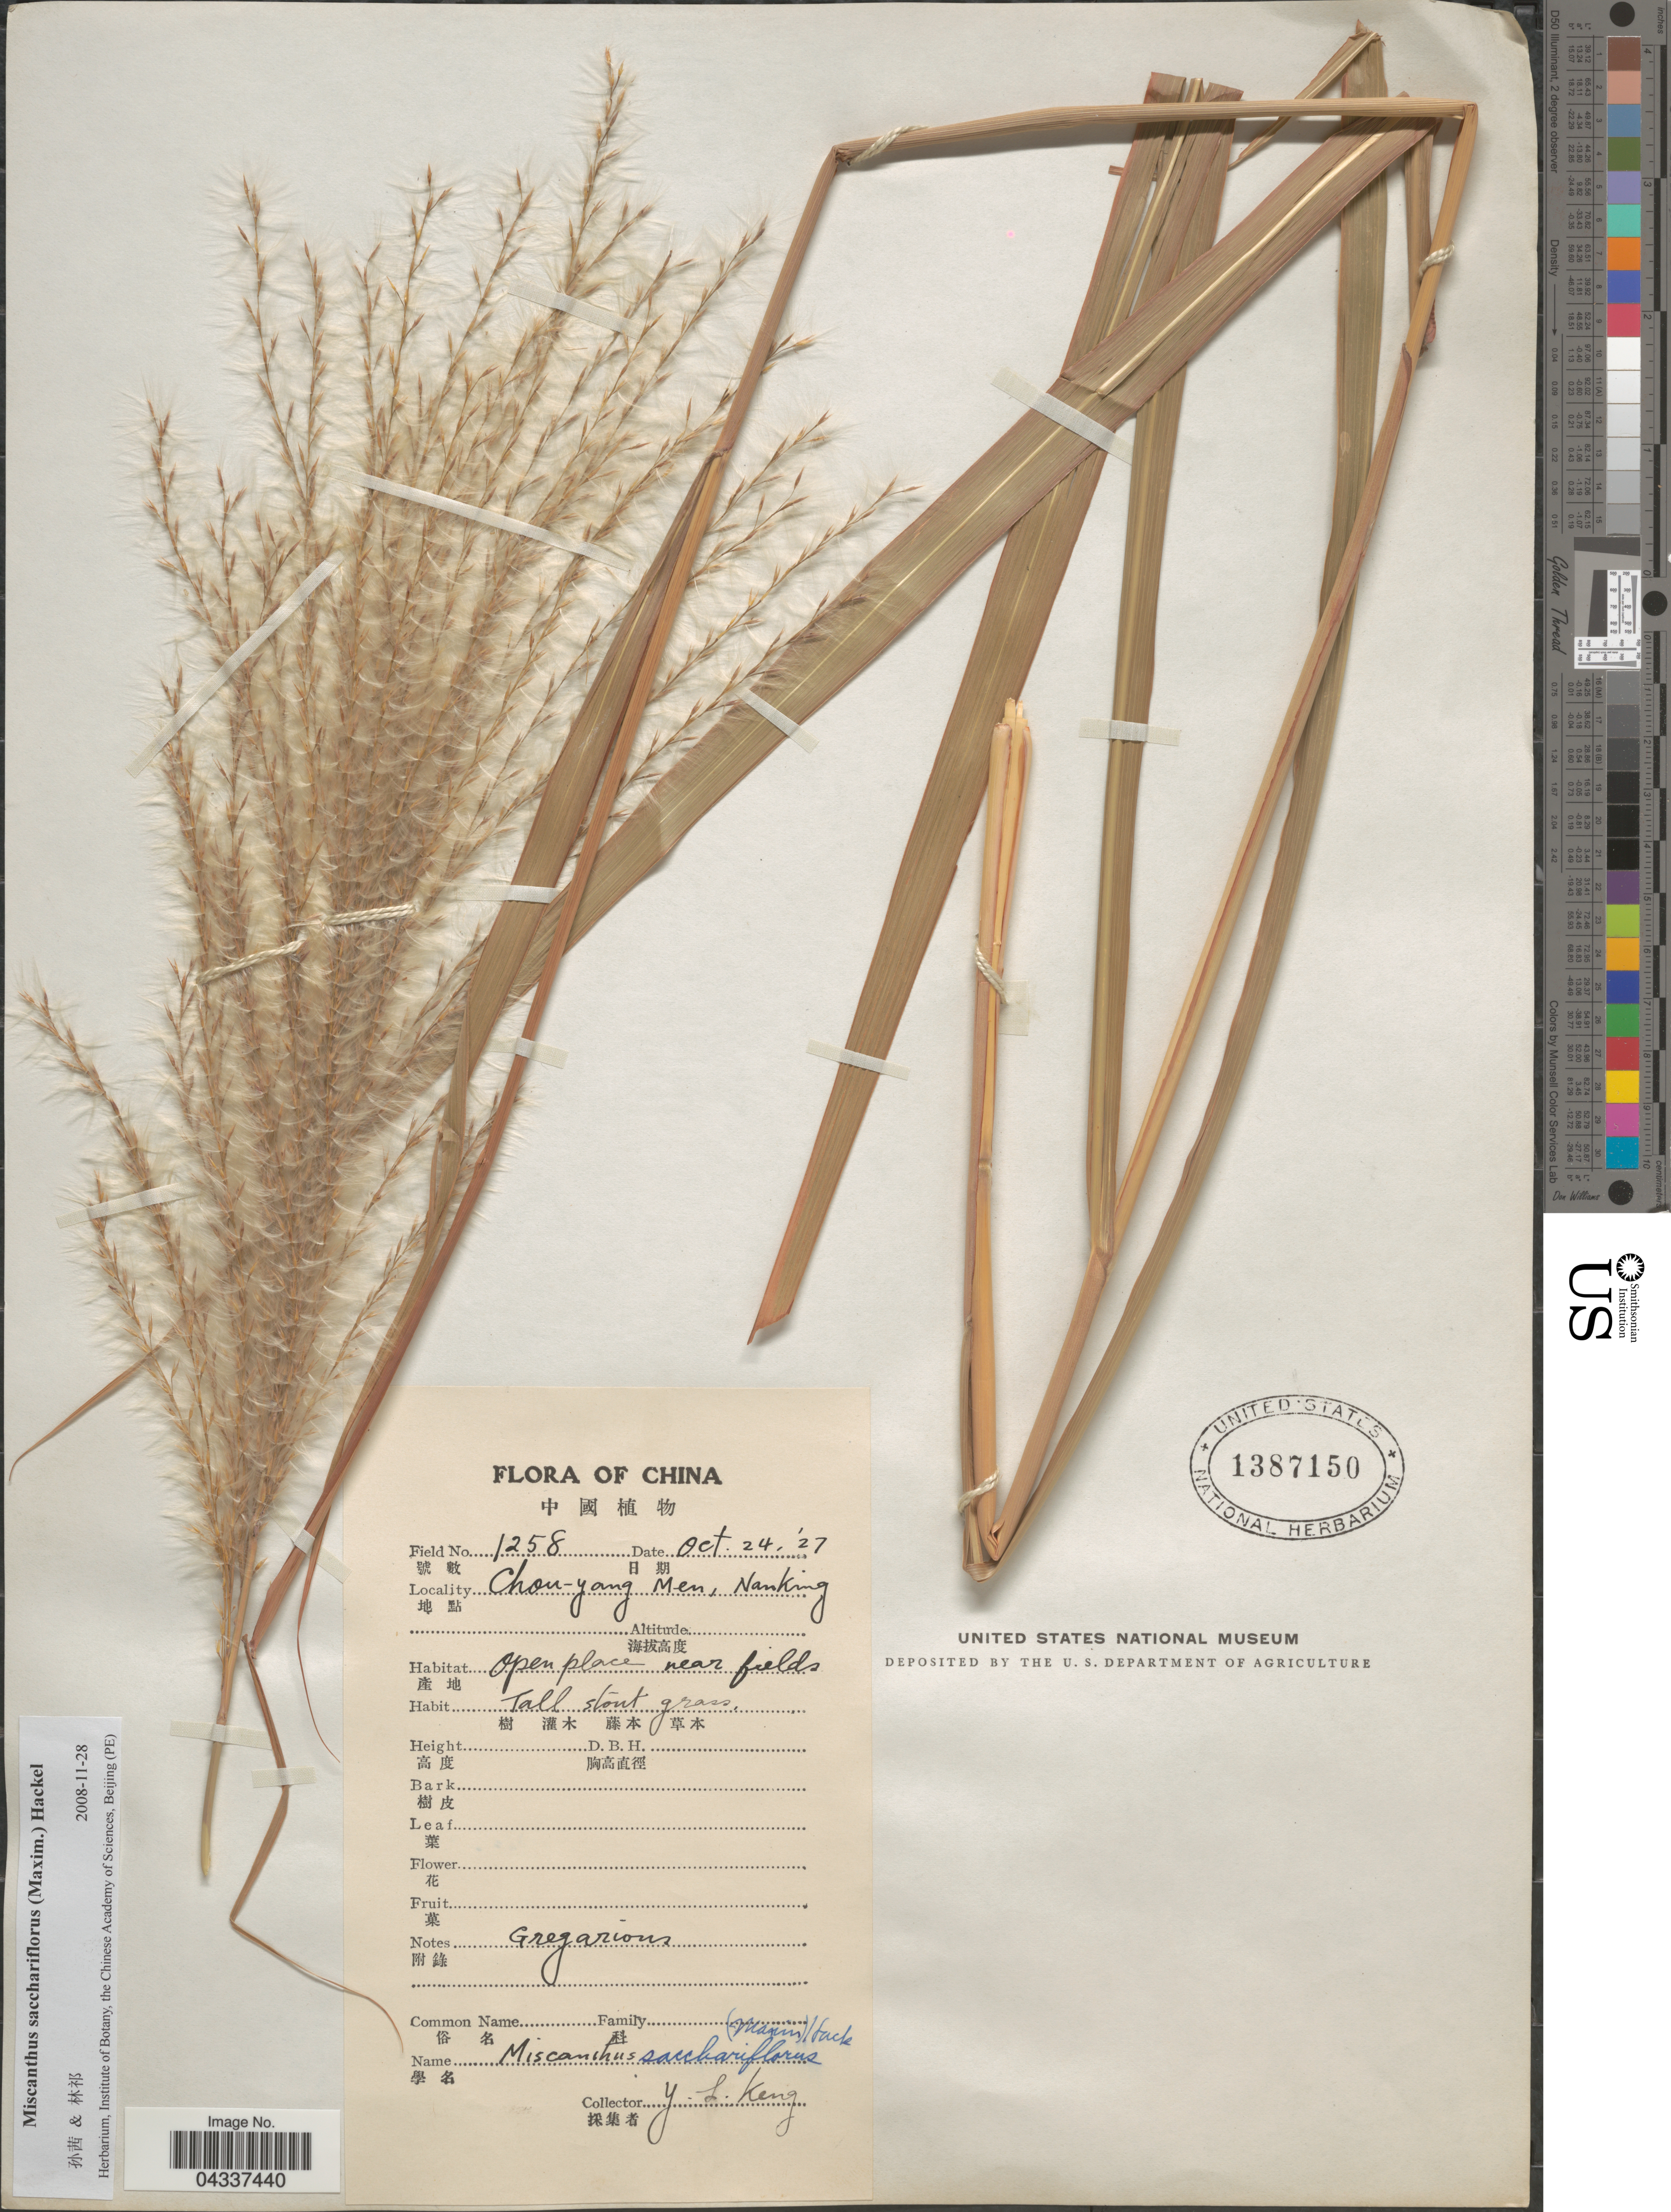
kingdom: Plantae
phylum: Tracheophyta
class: Liliopsida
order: Poales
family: Poaceae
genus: Miscanthus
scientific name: Miscanthus sacchariflorus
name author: (Maxim.) Hack.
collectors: Y. L. Keng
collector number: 1258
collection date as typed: Transcribed d/m/y: 24/10/27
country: China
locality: Chon-yang Men, Nanking. Open place near fields.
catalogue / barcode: US 1387150